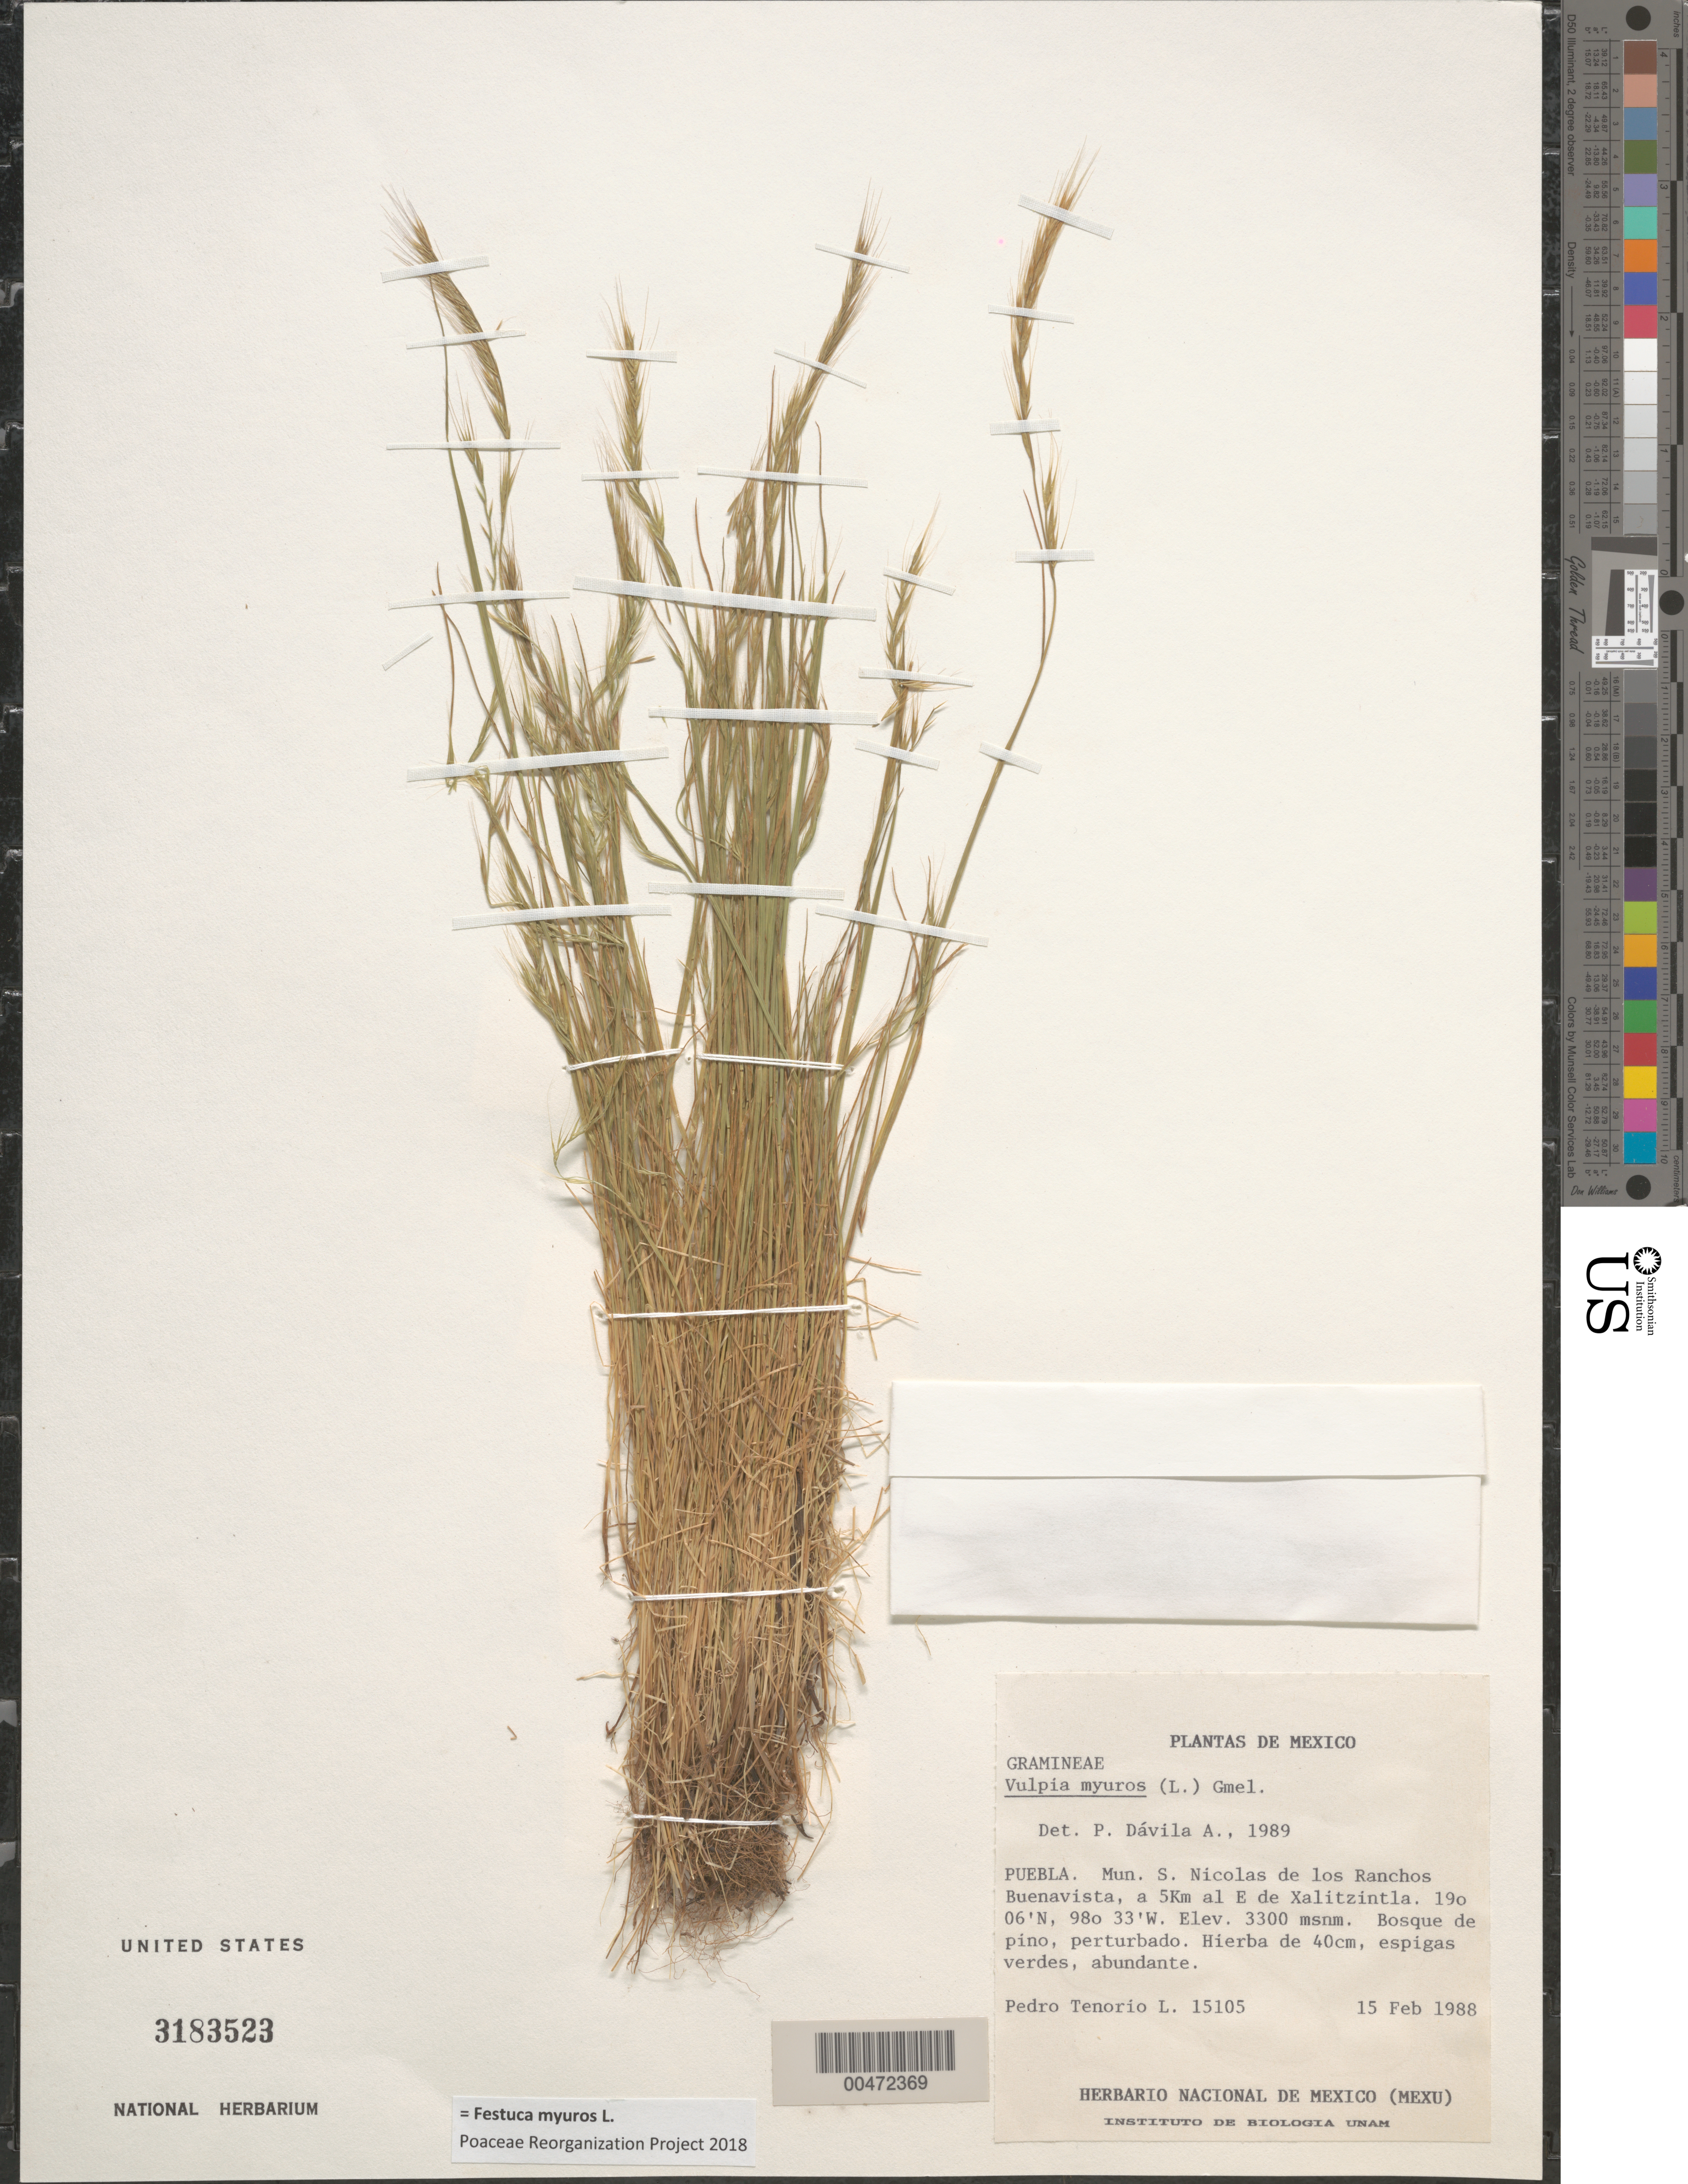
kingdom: Plantae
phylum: Tracheophyta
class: Liliopsida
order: Poales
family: Poaceae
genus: Festuca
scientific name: Festuca myuros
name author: L.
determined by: Poaceae Reorganization Project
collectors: P. Tenorio L.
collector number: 15105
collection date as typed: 15 Feb 1988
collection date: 1988-02-15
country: Mexico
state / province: Puebla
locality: Mun S. Nicolas de los Ranchos, Buenavista, 5 km E of Xalitzintla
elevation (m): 3300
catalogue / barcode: US 3183523